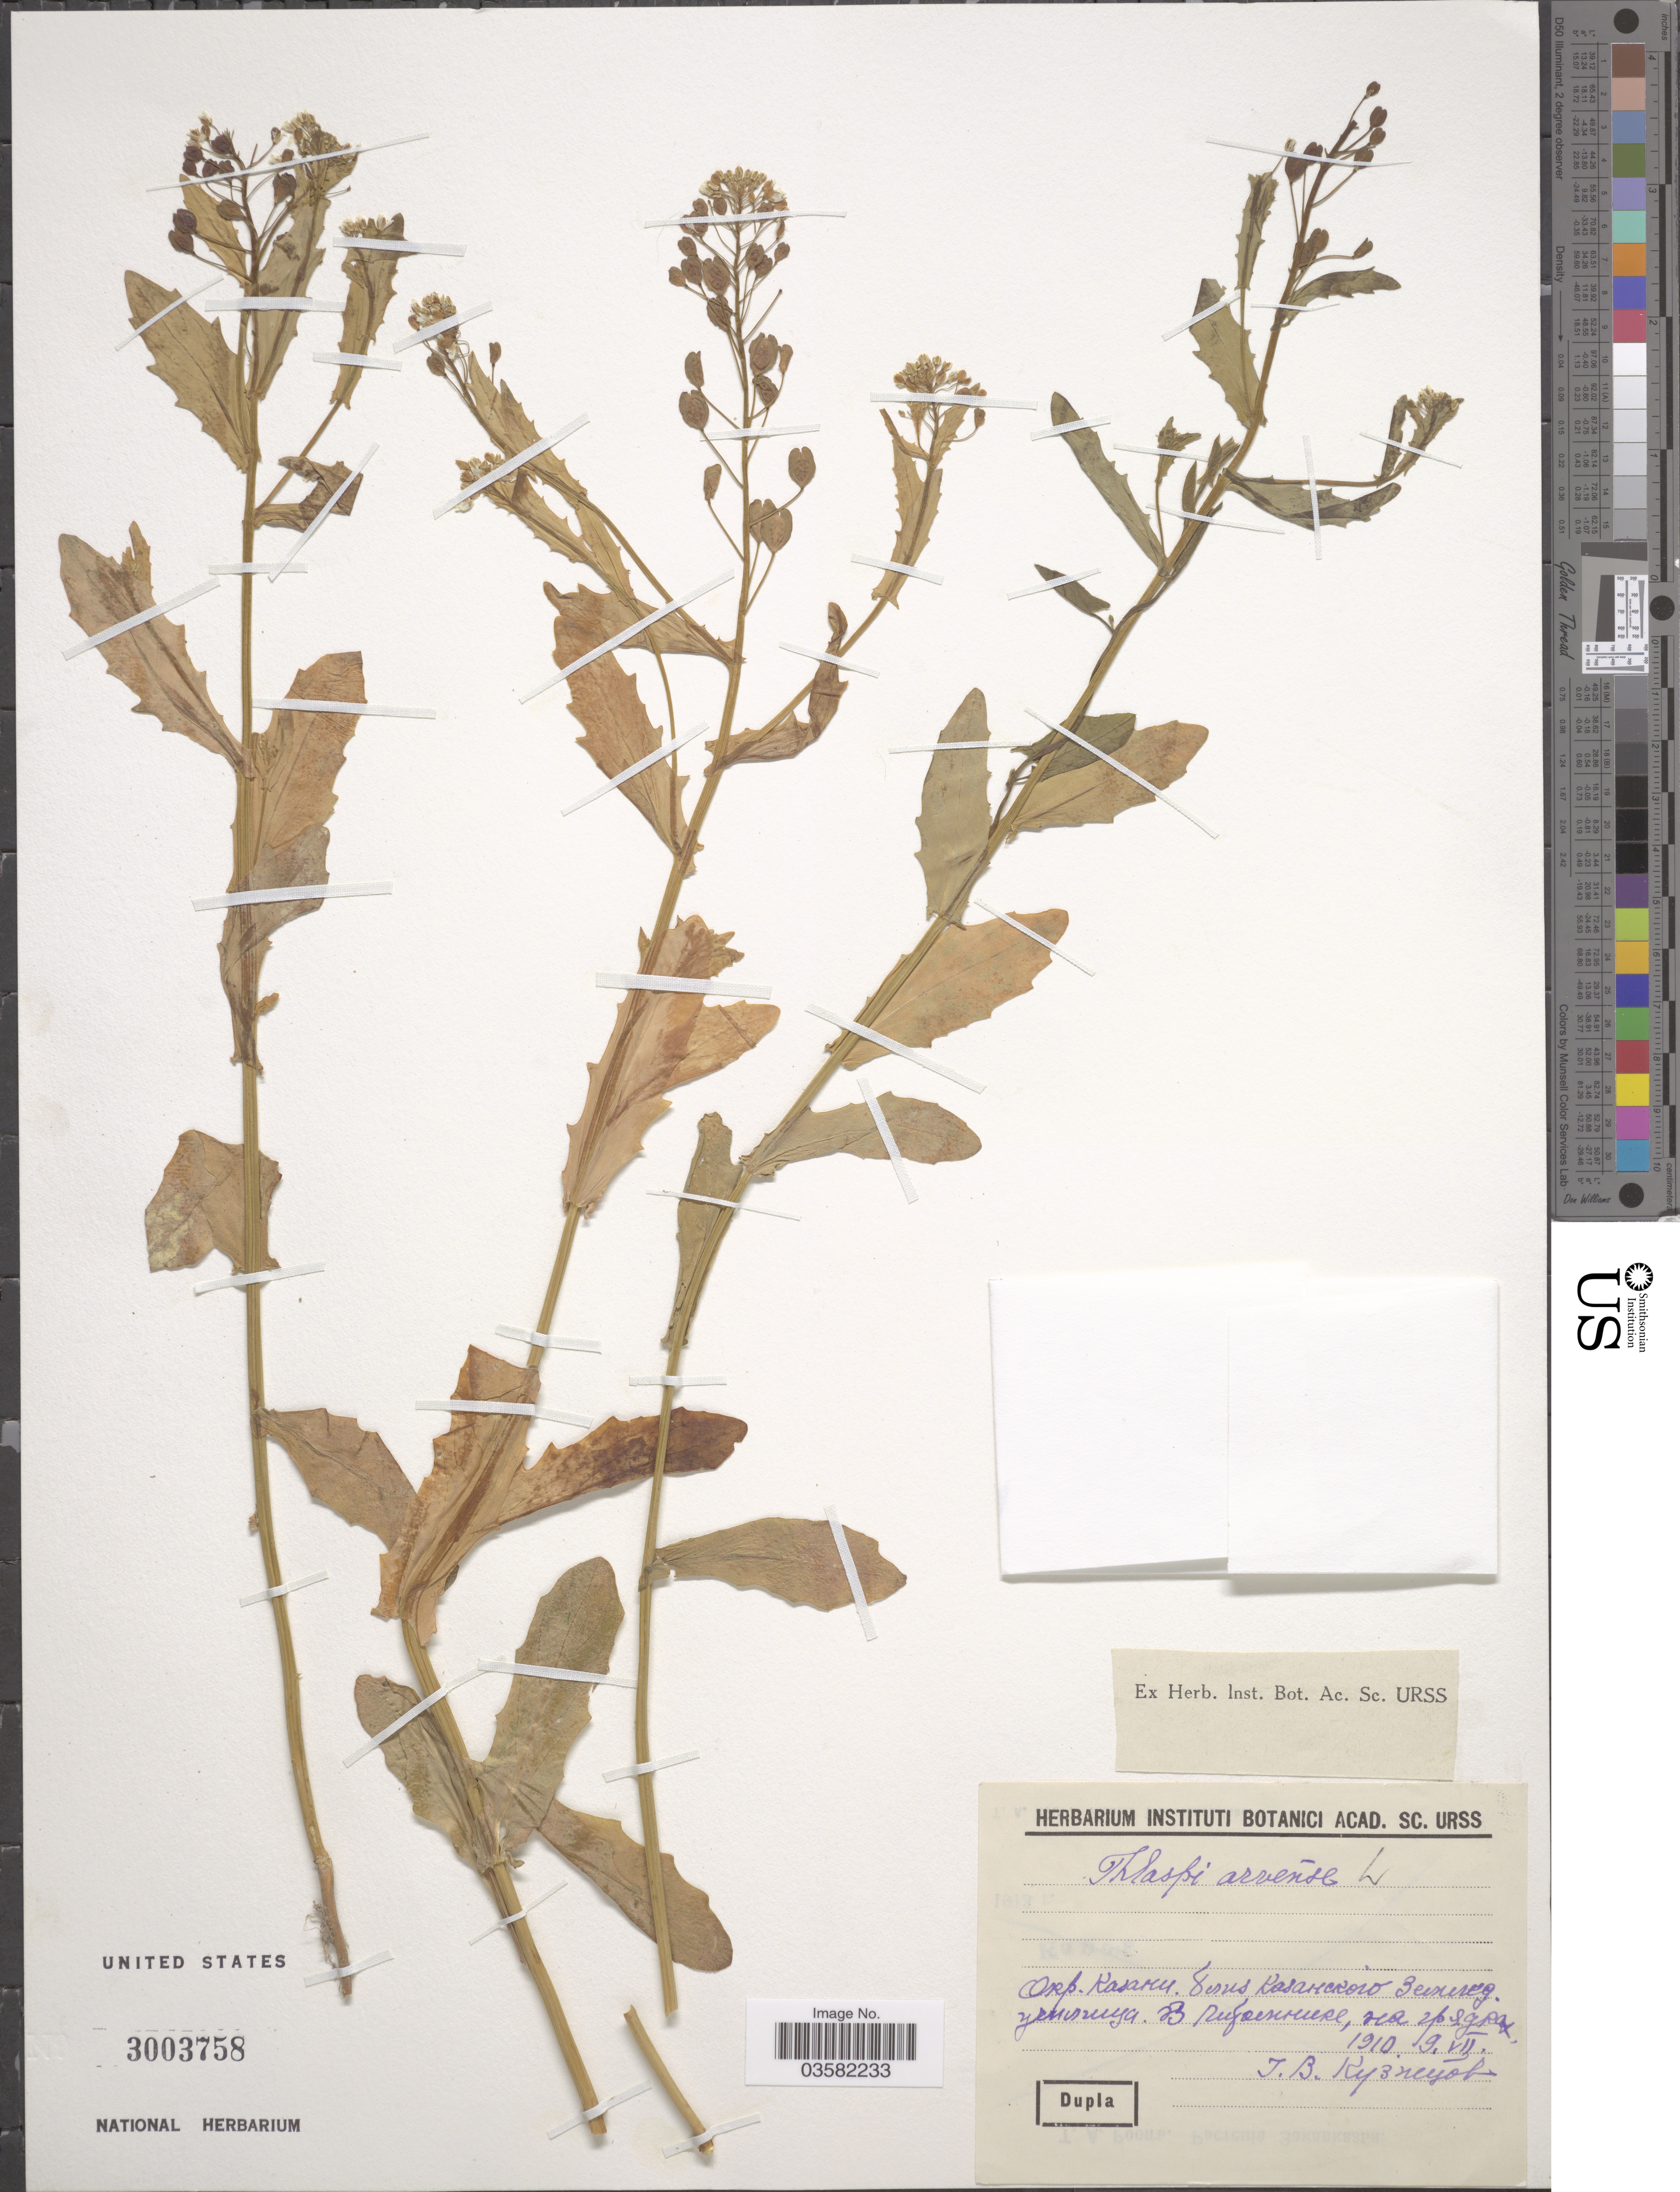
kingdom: Plantae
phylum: Tracheophyta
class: Magnoliopsida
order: Brassicales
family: Brassicaceae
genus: Thlaspi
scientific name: Thlaspi arvense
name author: L.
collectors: G. Kuznetsov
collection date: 1910-07-09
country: Russian Federation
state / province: Tatarstan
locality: Vicinity of Kazan.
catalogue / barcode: US 3003758